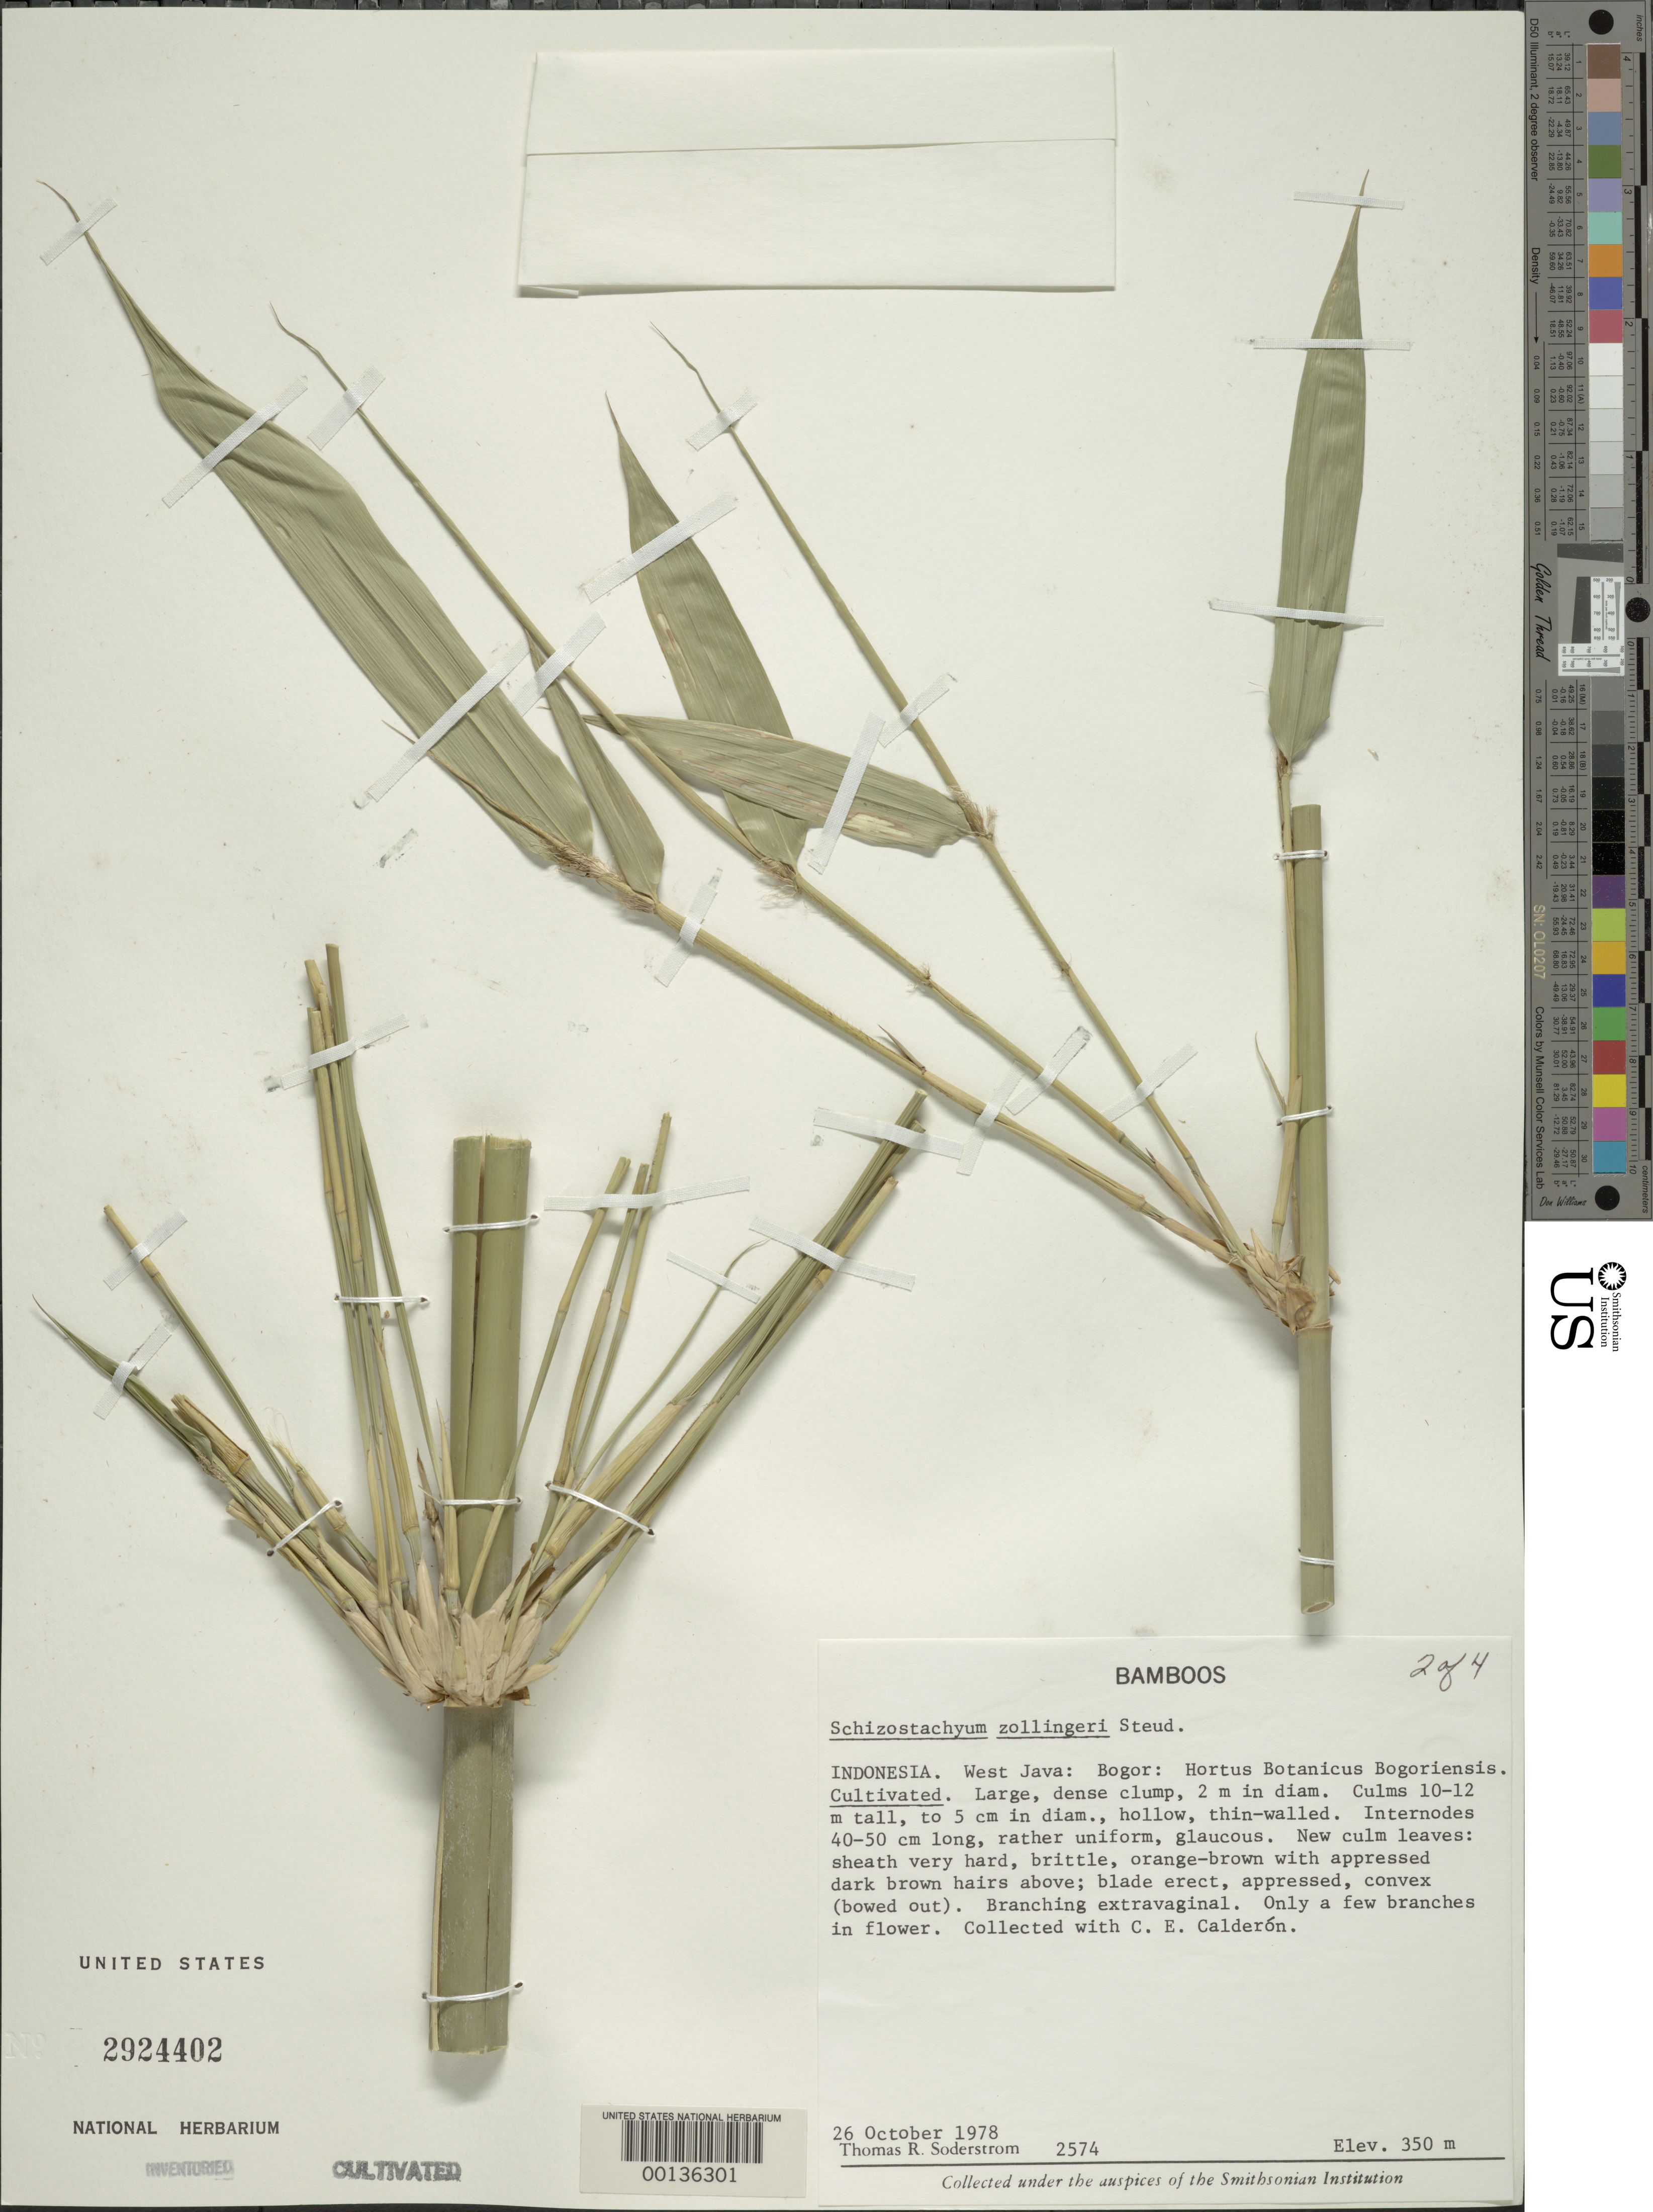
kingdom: Plantae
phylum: Tracheophyta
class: Liliopsida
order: Poales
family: Poaceae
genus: Schizostachyum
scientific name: Schizostachyum zollingeri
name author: Steud.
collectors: T. R. Soderstrom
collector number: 2574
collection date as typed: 26 Oct 1978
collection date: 1978-10-26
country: Indonesia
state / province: Java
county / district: Jawa Barat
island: Java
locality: Bogor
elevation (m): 350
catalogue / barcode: US 2924402